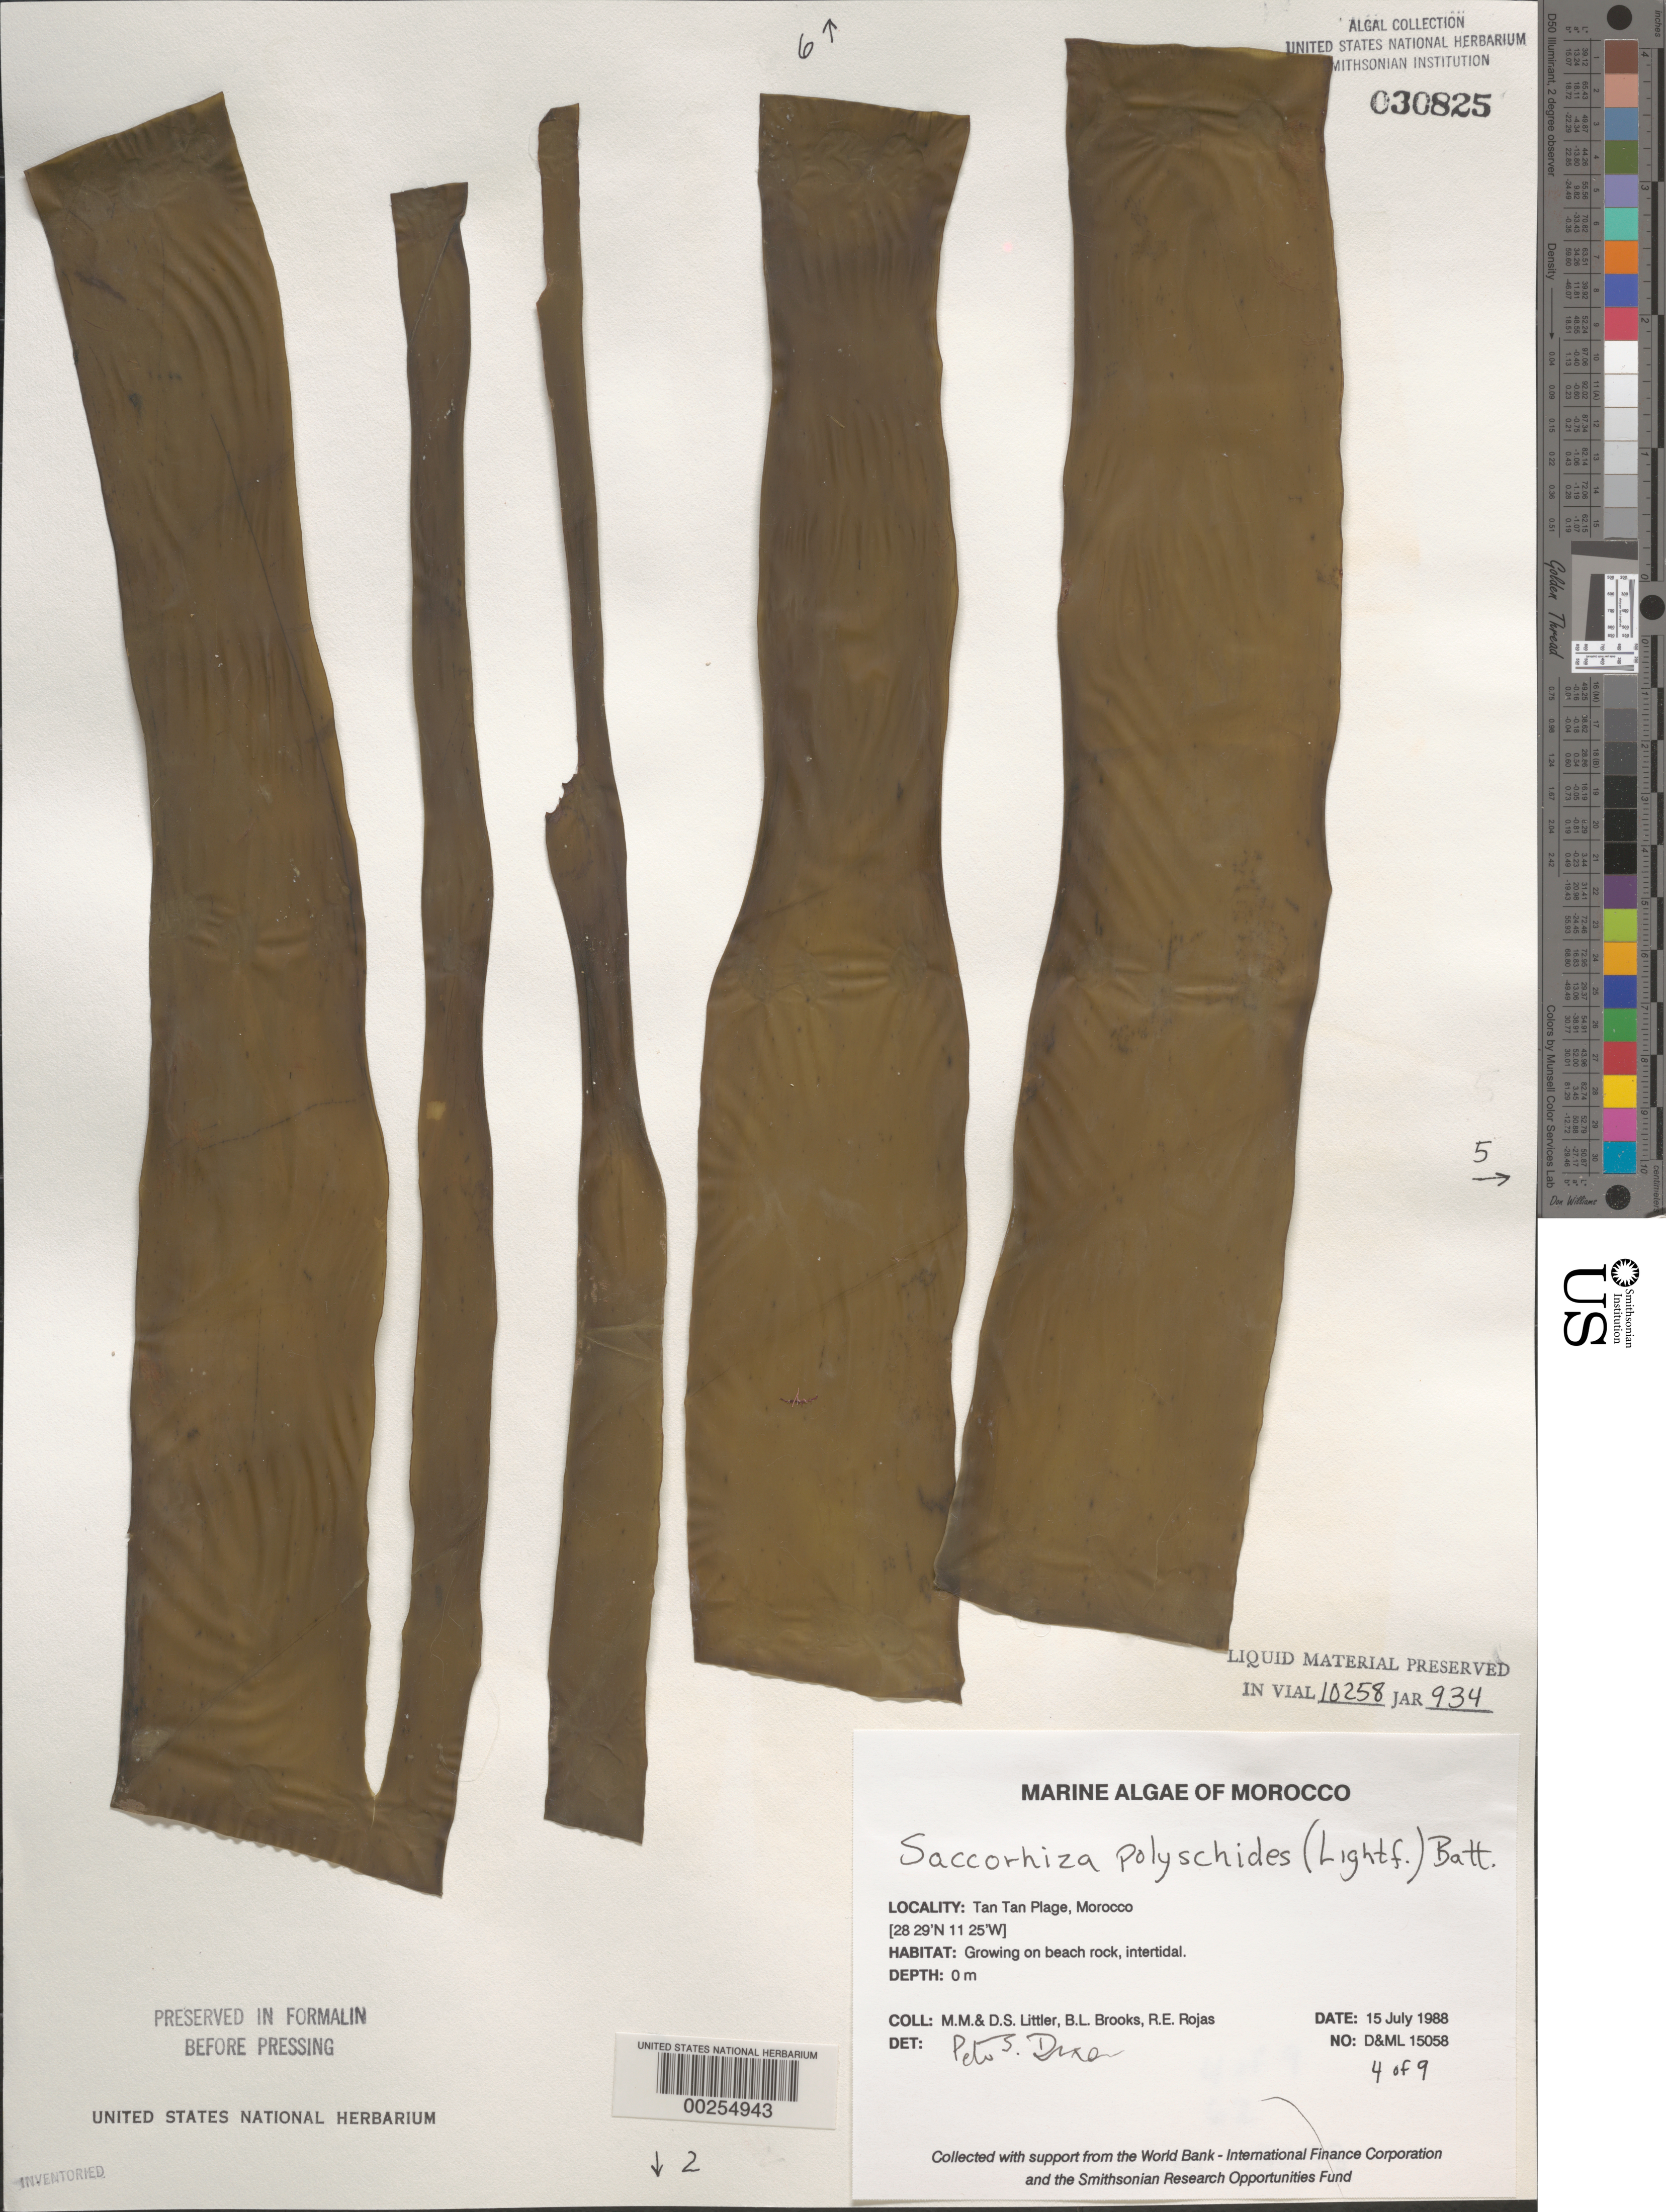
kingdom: Chromista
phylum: Foraminifera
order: Astrorhizida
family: Hyperamminidae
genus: Saccorhiza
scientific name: Saccorhiza polyschides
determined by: Dixon, P. S.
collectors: M. M. Littler, D. S. Littler, B. Brooks & R. Rojas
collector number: D&ML 15058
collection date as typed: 15 Jul 1988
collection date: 1988-07-15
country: Morocco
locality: Tan Tan Plage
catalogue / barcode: US 30825